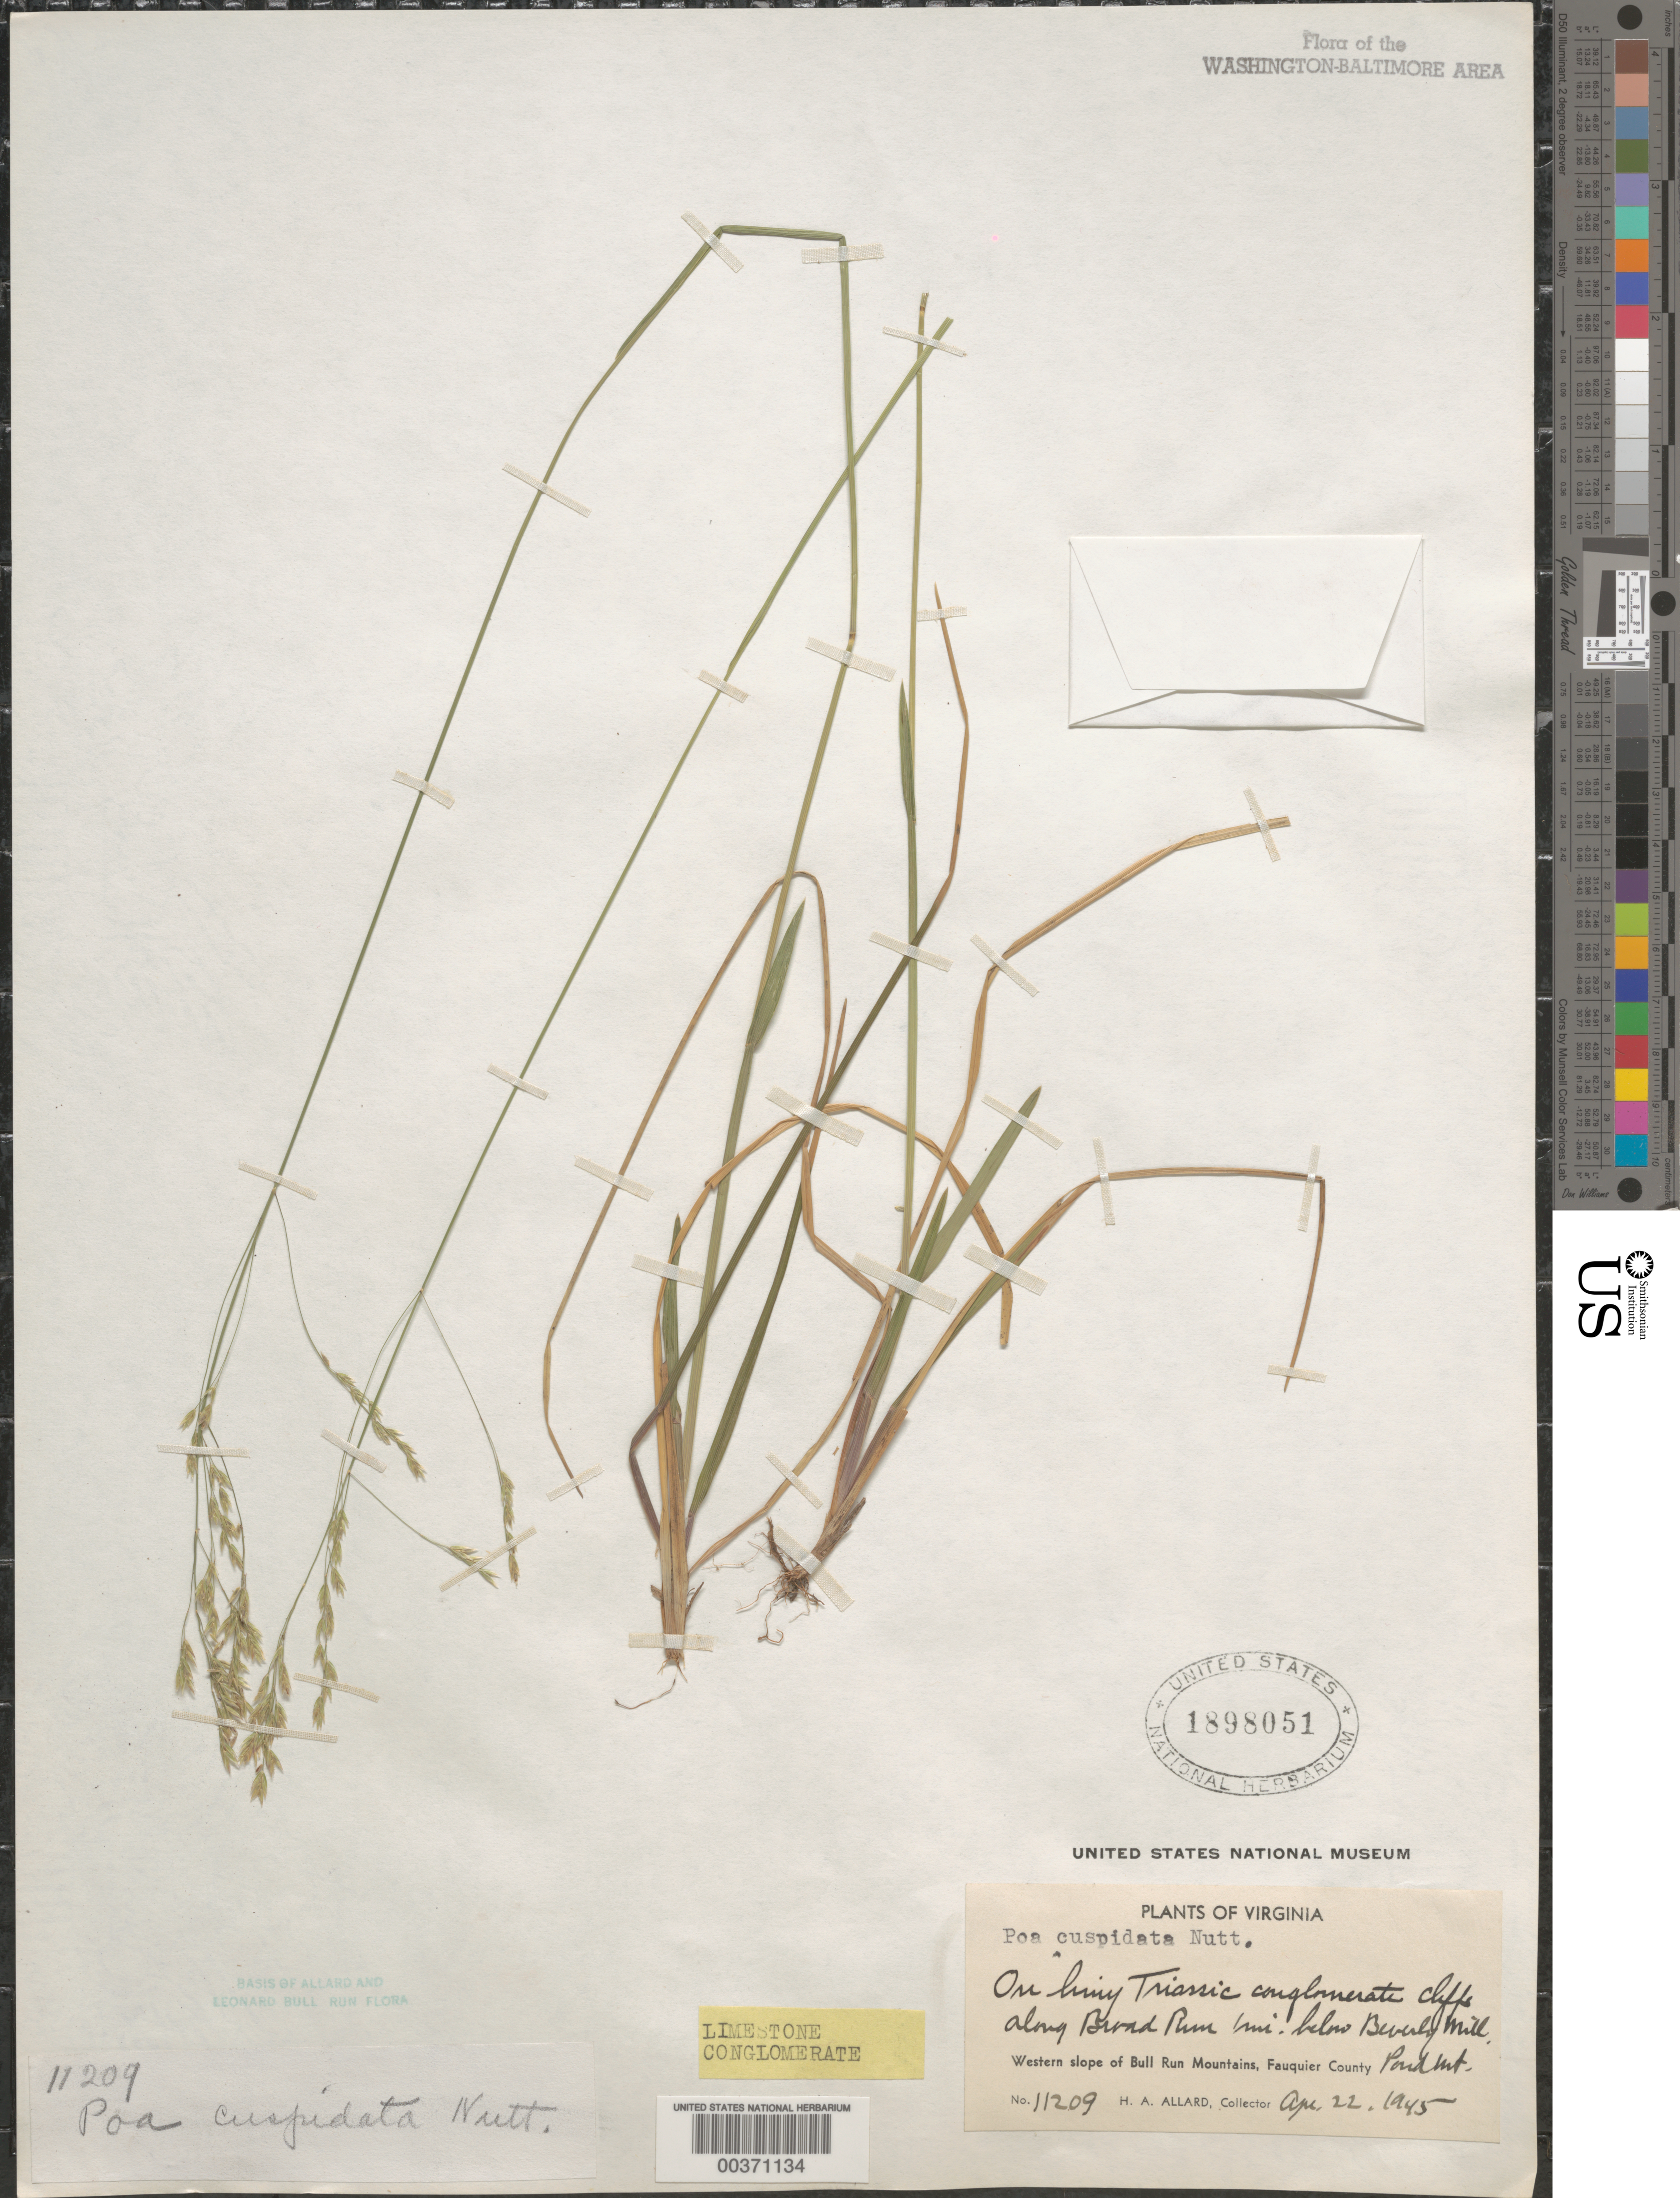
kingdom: Plantae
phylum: Tracheophyta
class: Liliopsida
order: Poales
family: Poaceae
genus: Poa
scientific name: Poa cuspidata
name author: Nutt.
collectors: H. A. Allard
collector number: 11209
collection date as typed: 22 Apr 1945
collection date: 1945-04-22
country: United States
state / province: Virginia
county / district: Fauquier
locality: Broad Run below Beverley Mill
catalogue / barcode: US 1898051